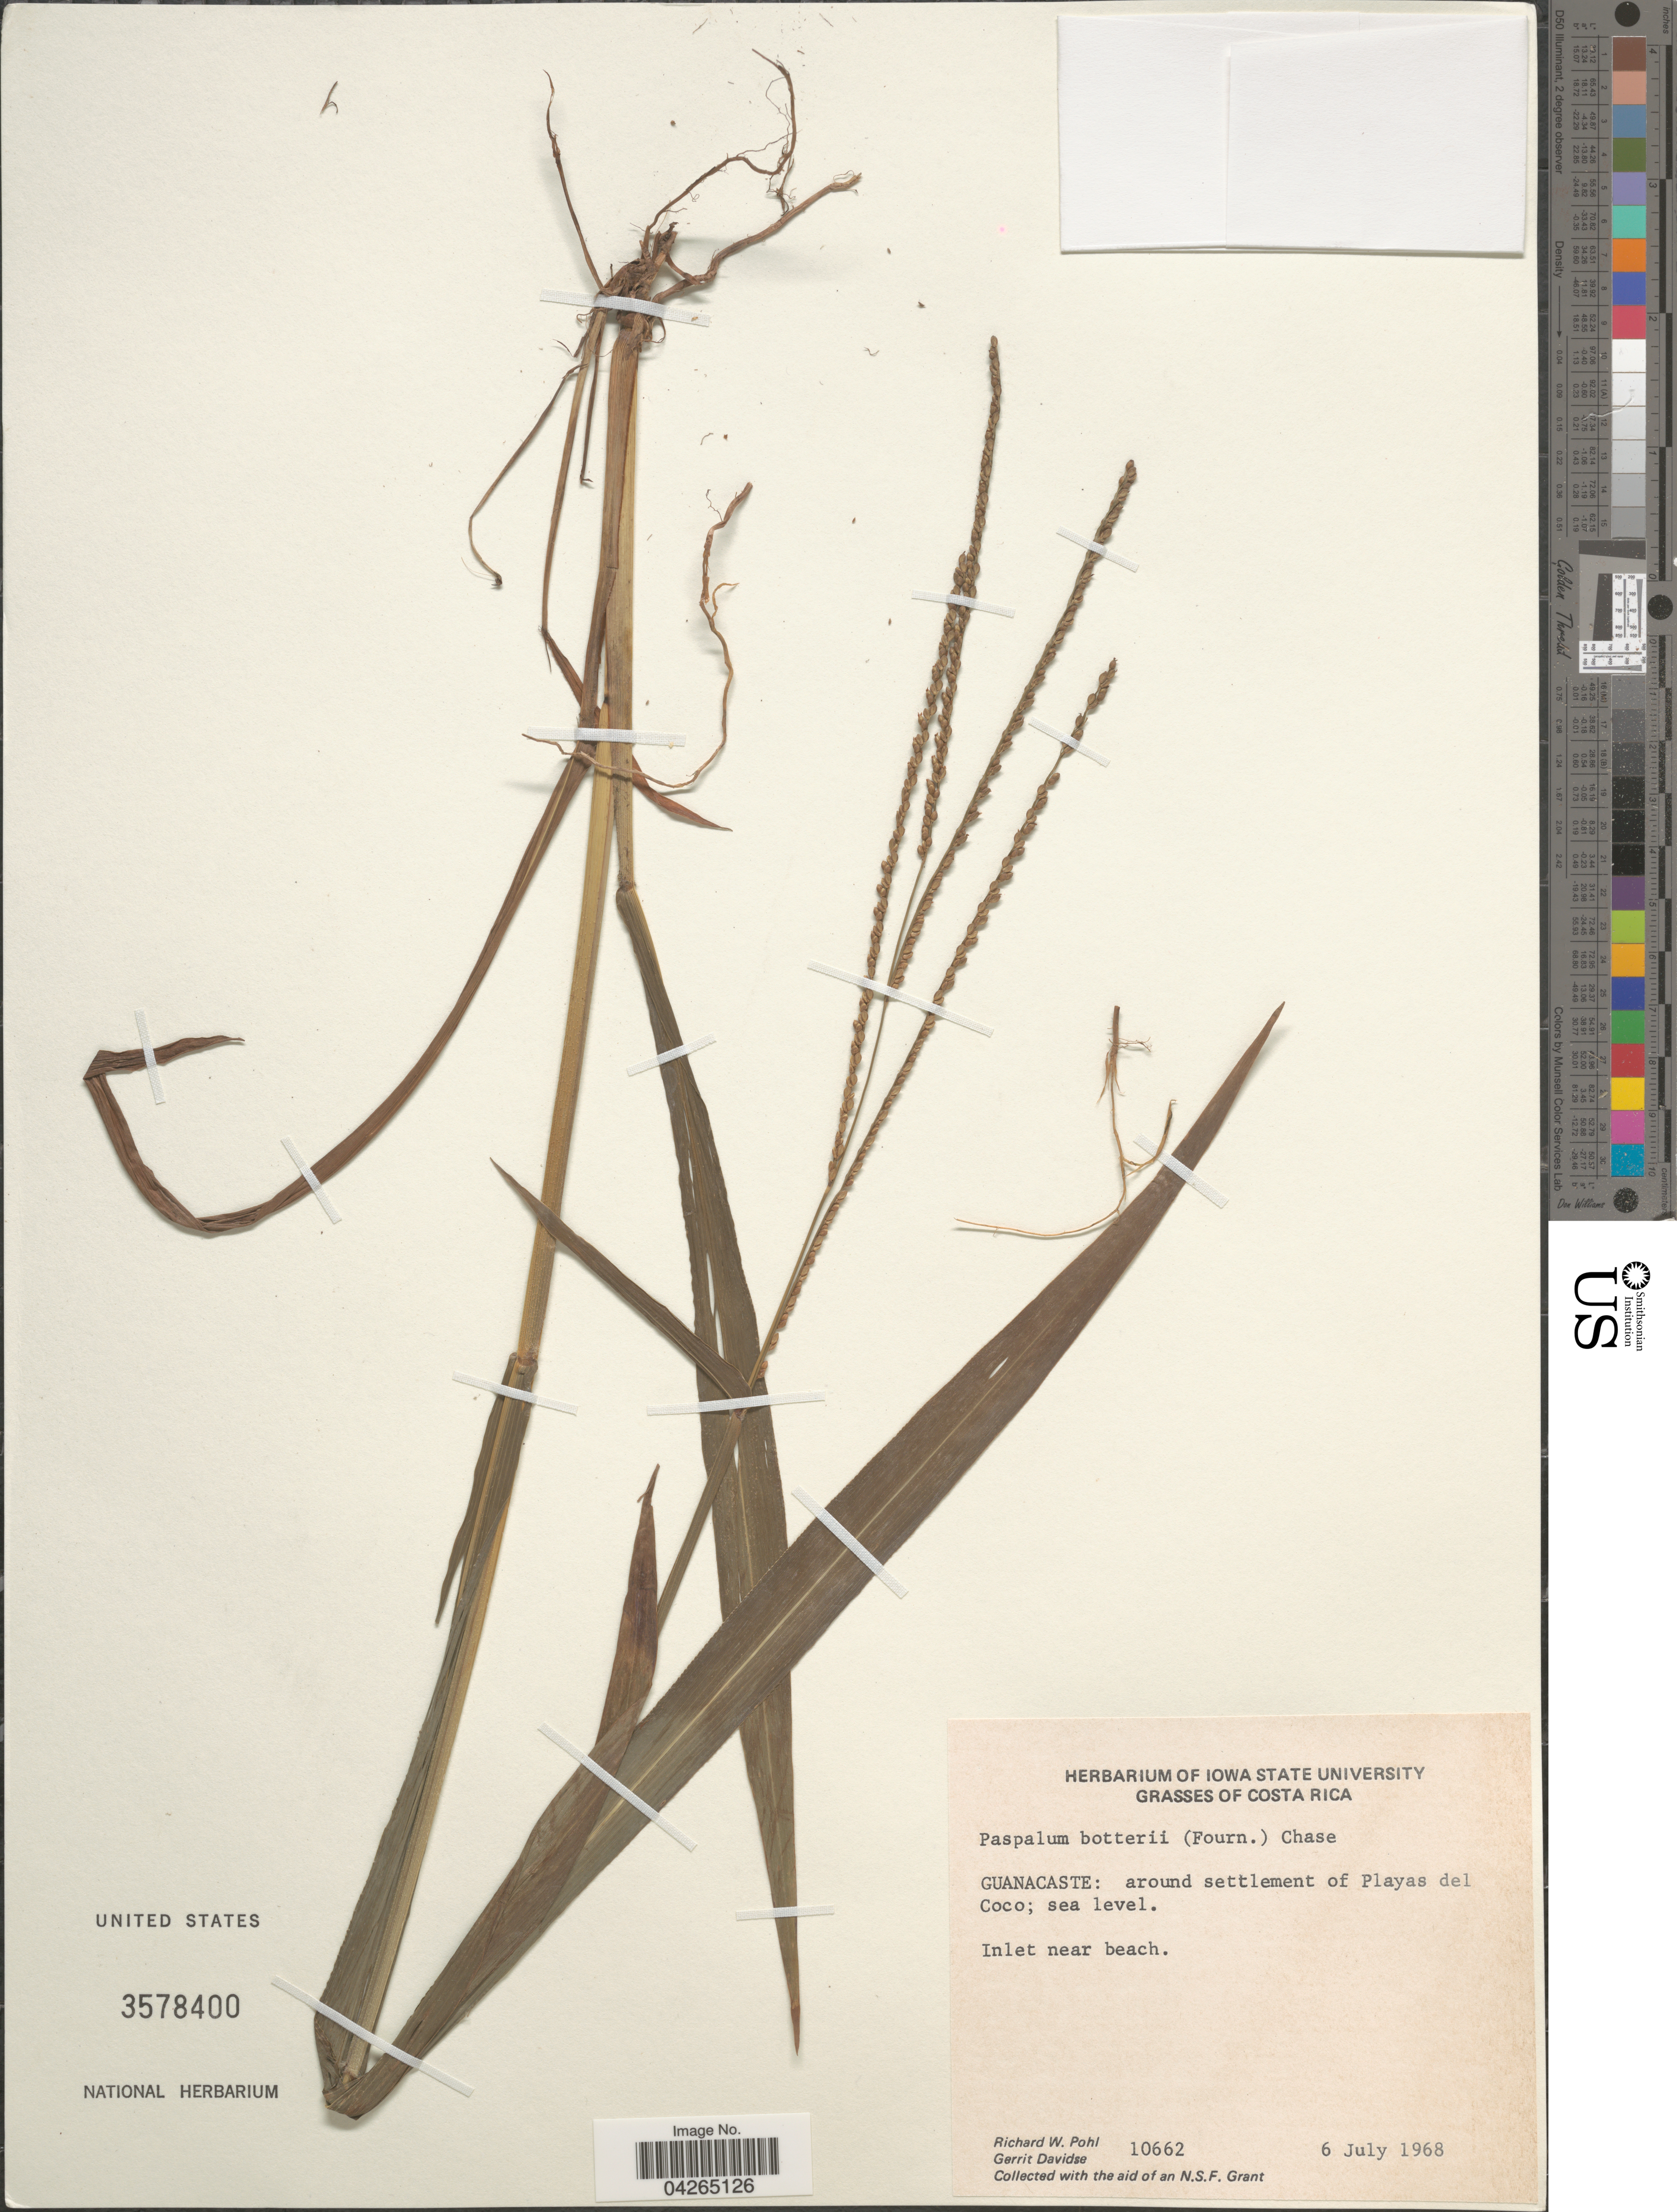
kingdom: Plantae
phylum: Tracheophyta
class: Liliopsida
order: Poales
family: Poaceae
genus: Paspalum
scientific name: Paspalum botterii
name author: (E. Fourn.) Chase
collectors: R. W. Pohl & G. Davidse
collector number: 10662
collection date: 1968-07-06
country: Costa Rica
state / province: Guanacaste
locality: Around settlement of Playas del Coco. Inlet near beach.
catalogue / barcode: US 3578400